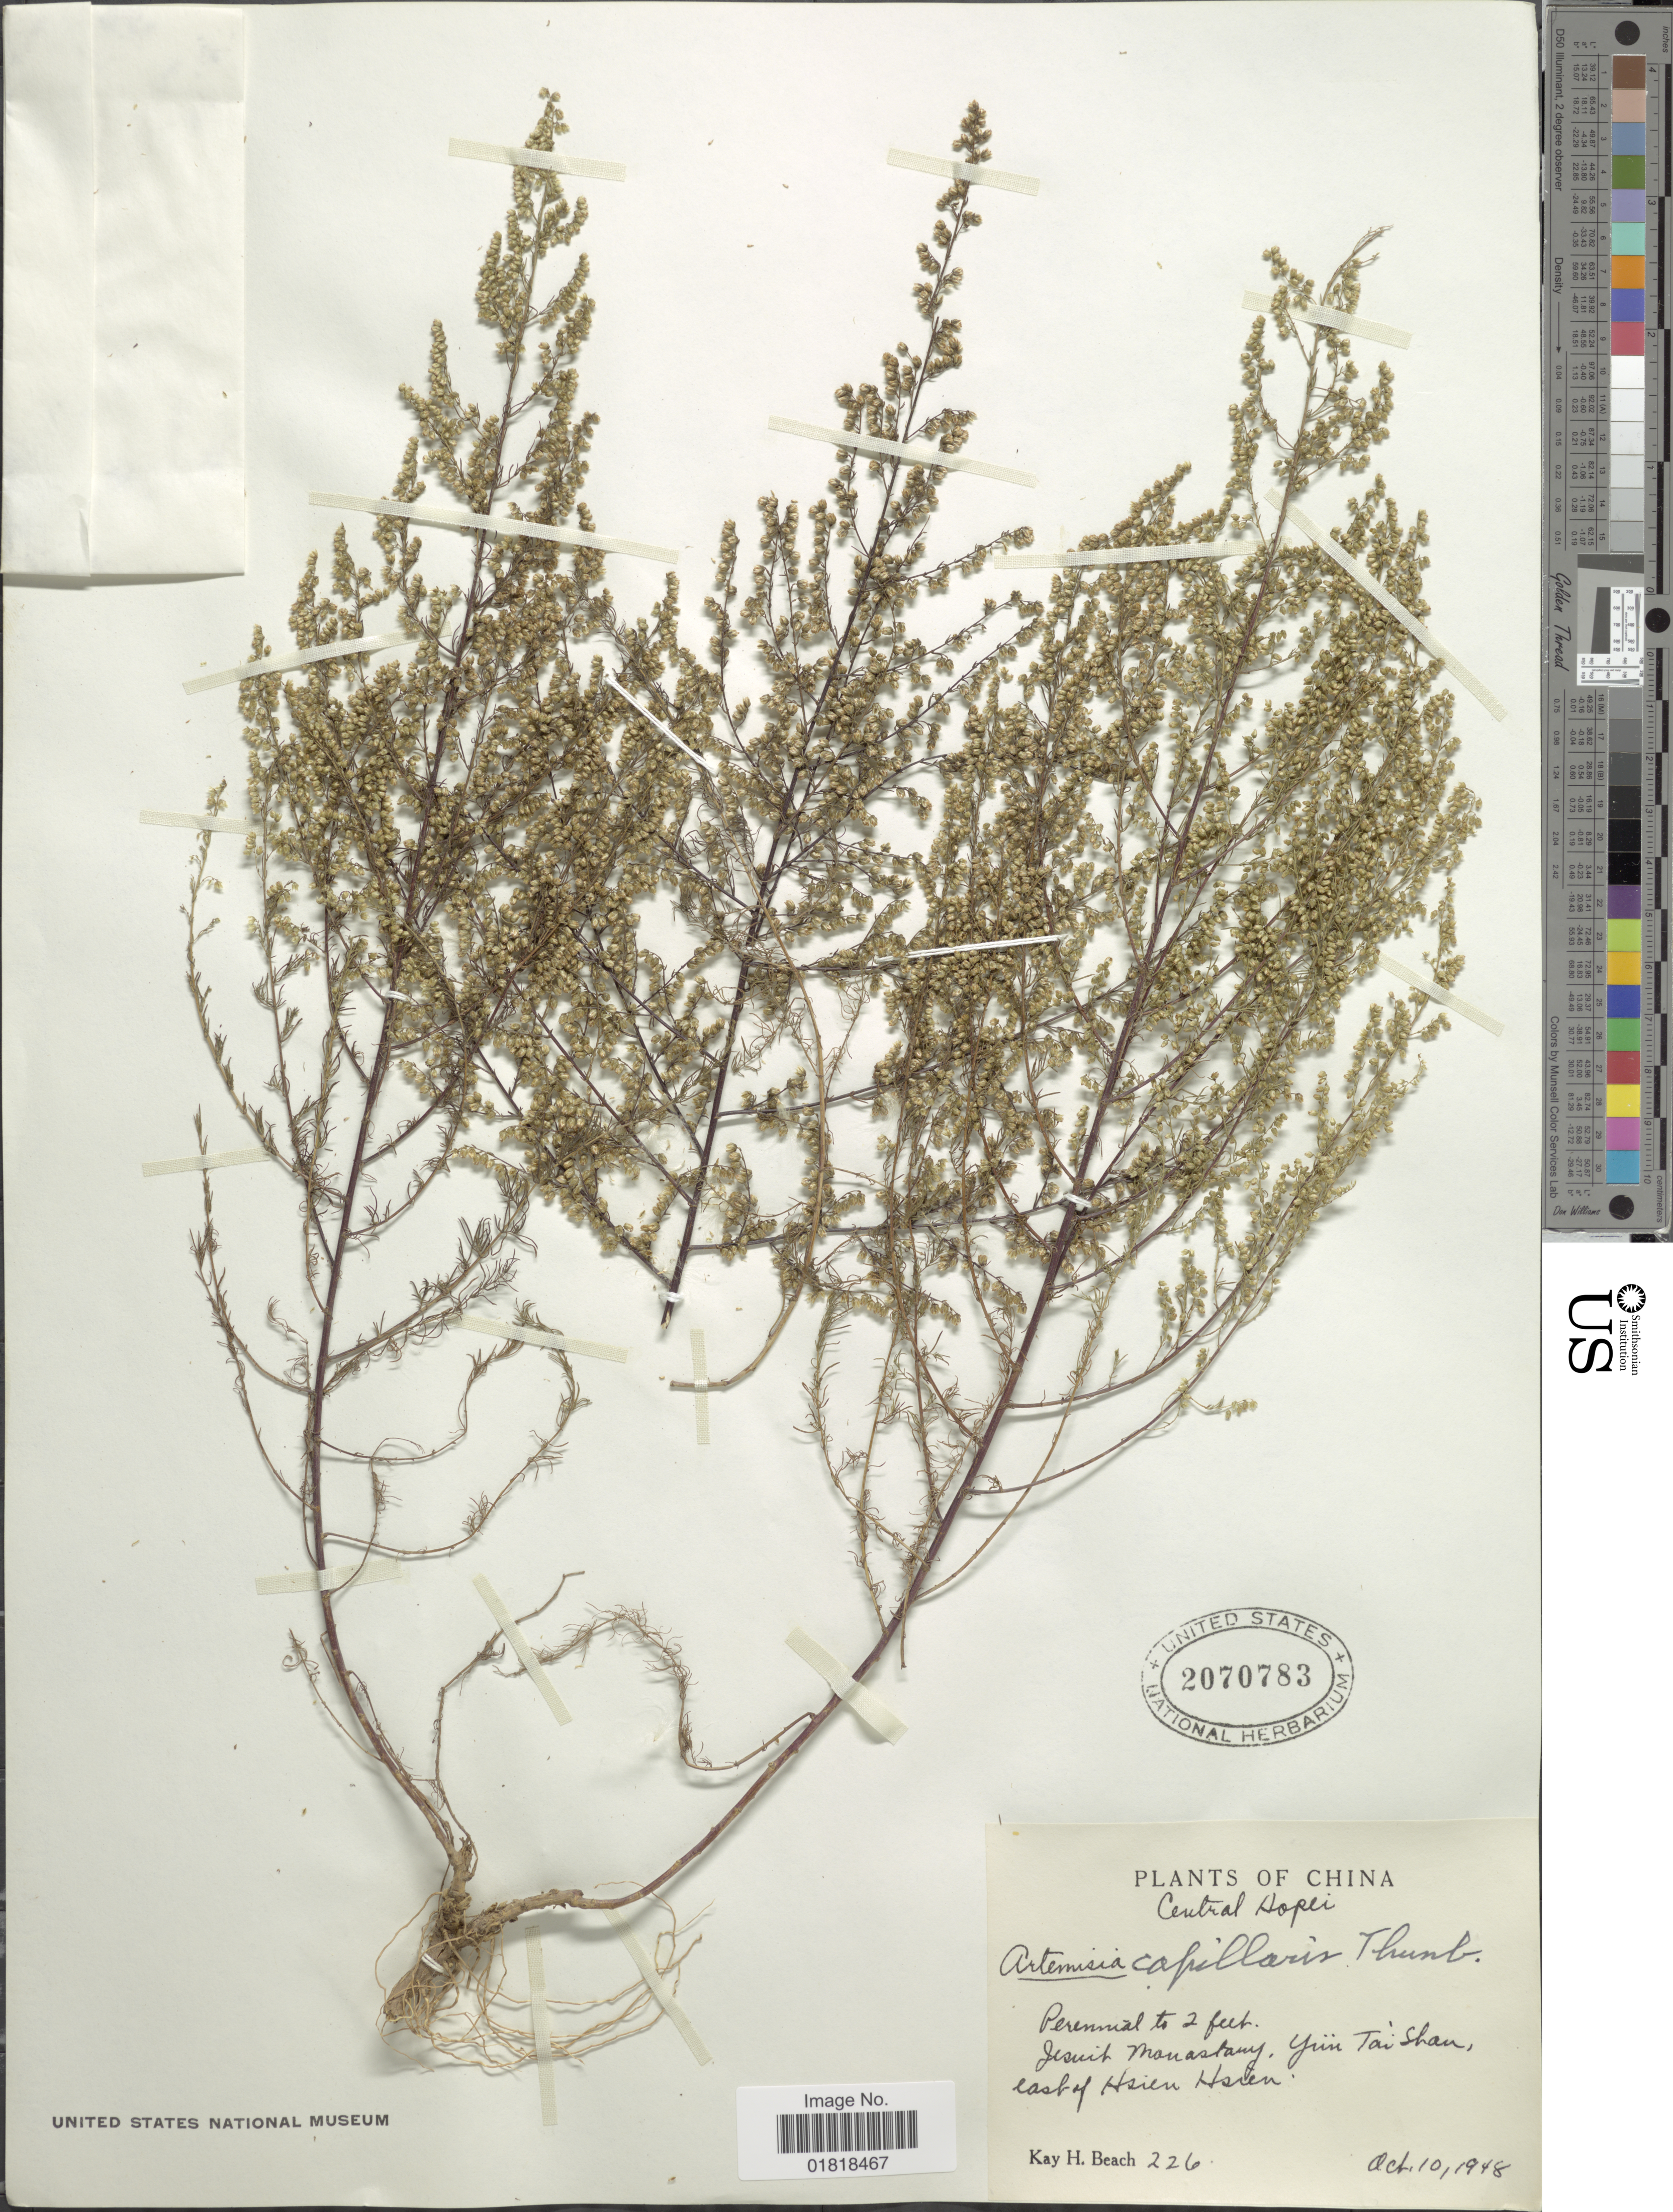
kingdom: Plantae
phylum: Tracheophyta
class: Magnoliopsida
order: Asterales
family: Asteraceae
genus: Artemisia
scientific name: Artemisia capillaris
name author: Thunb.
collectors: K. H. Beach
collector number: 226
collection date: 1948-10-10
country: China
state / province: Hebei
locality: Central Hopei, Jesuit Monasamy, Uin Tai Shan, east of Hsien Hsien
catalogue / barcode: US 2070783